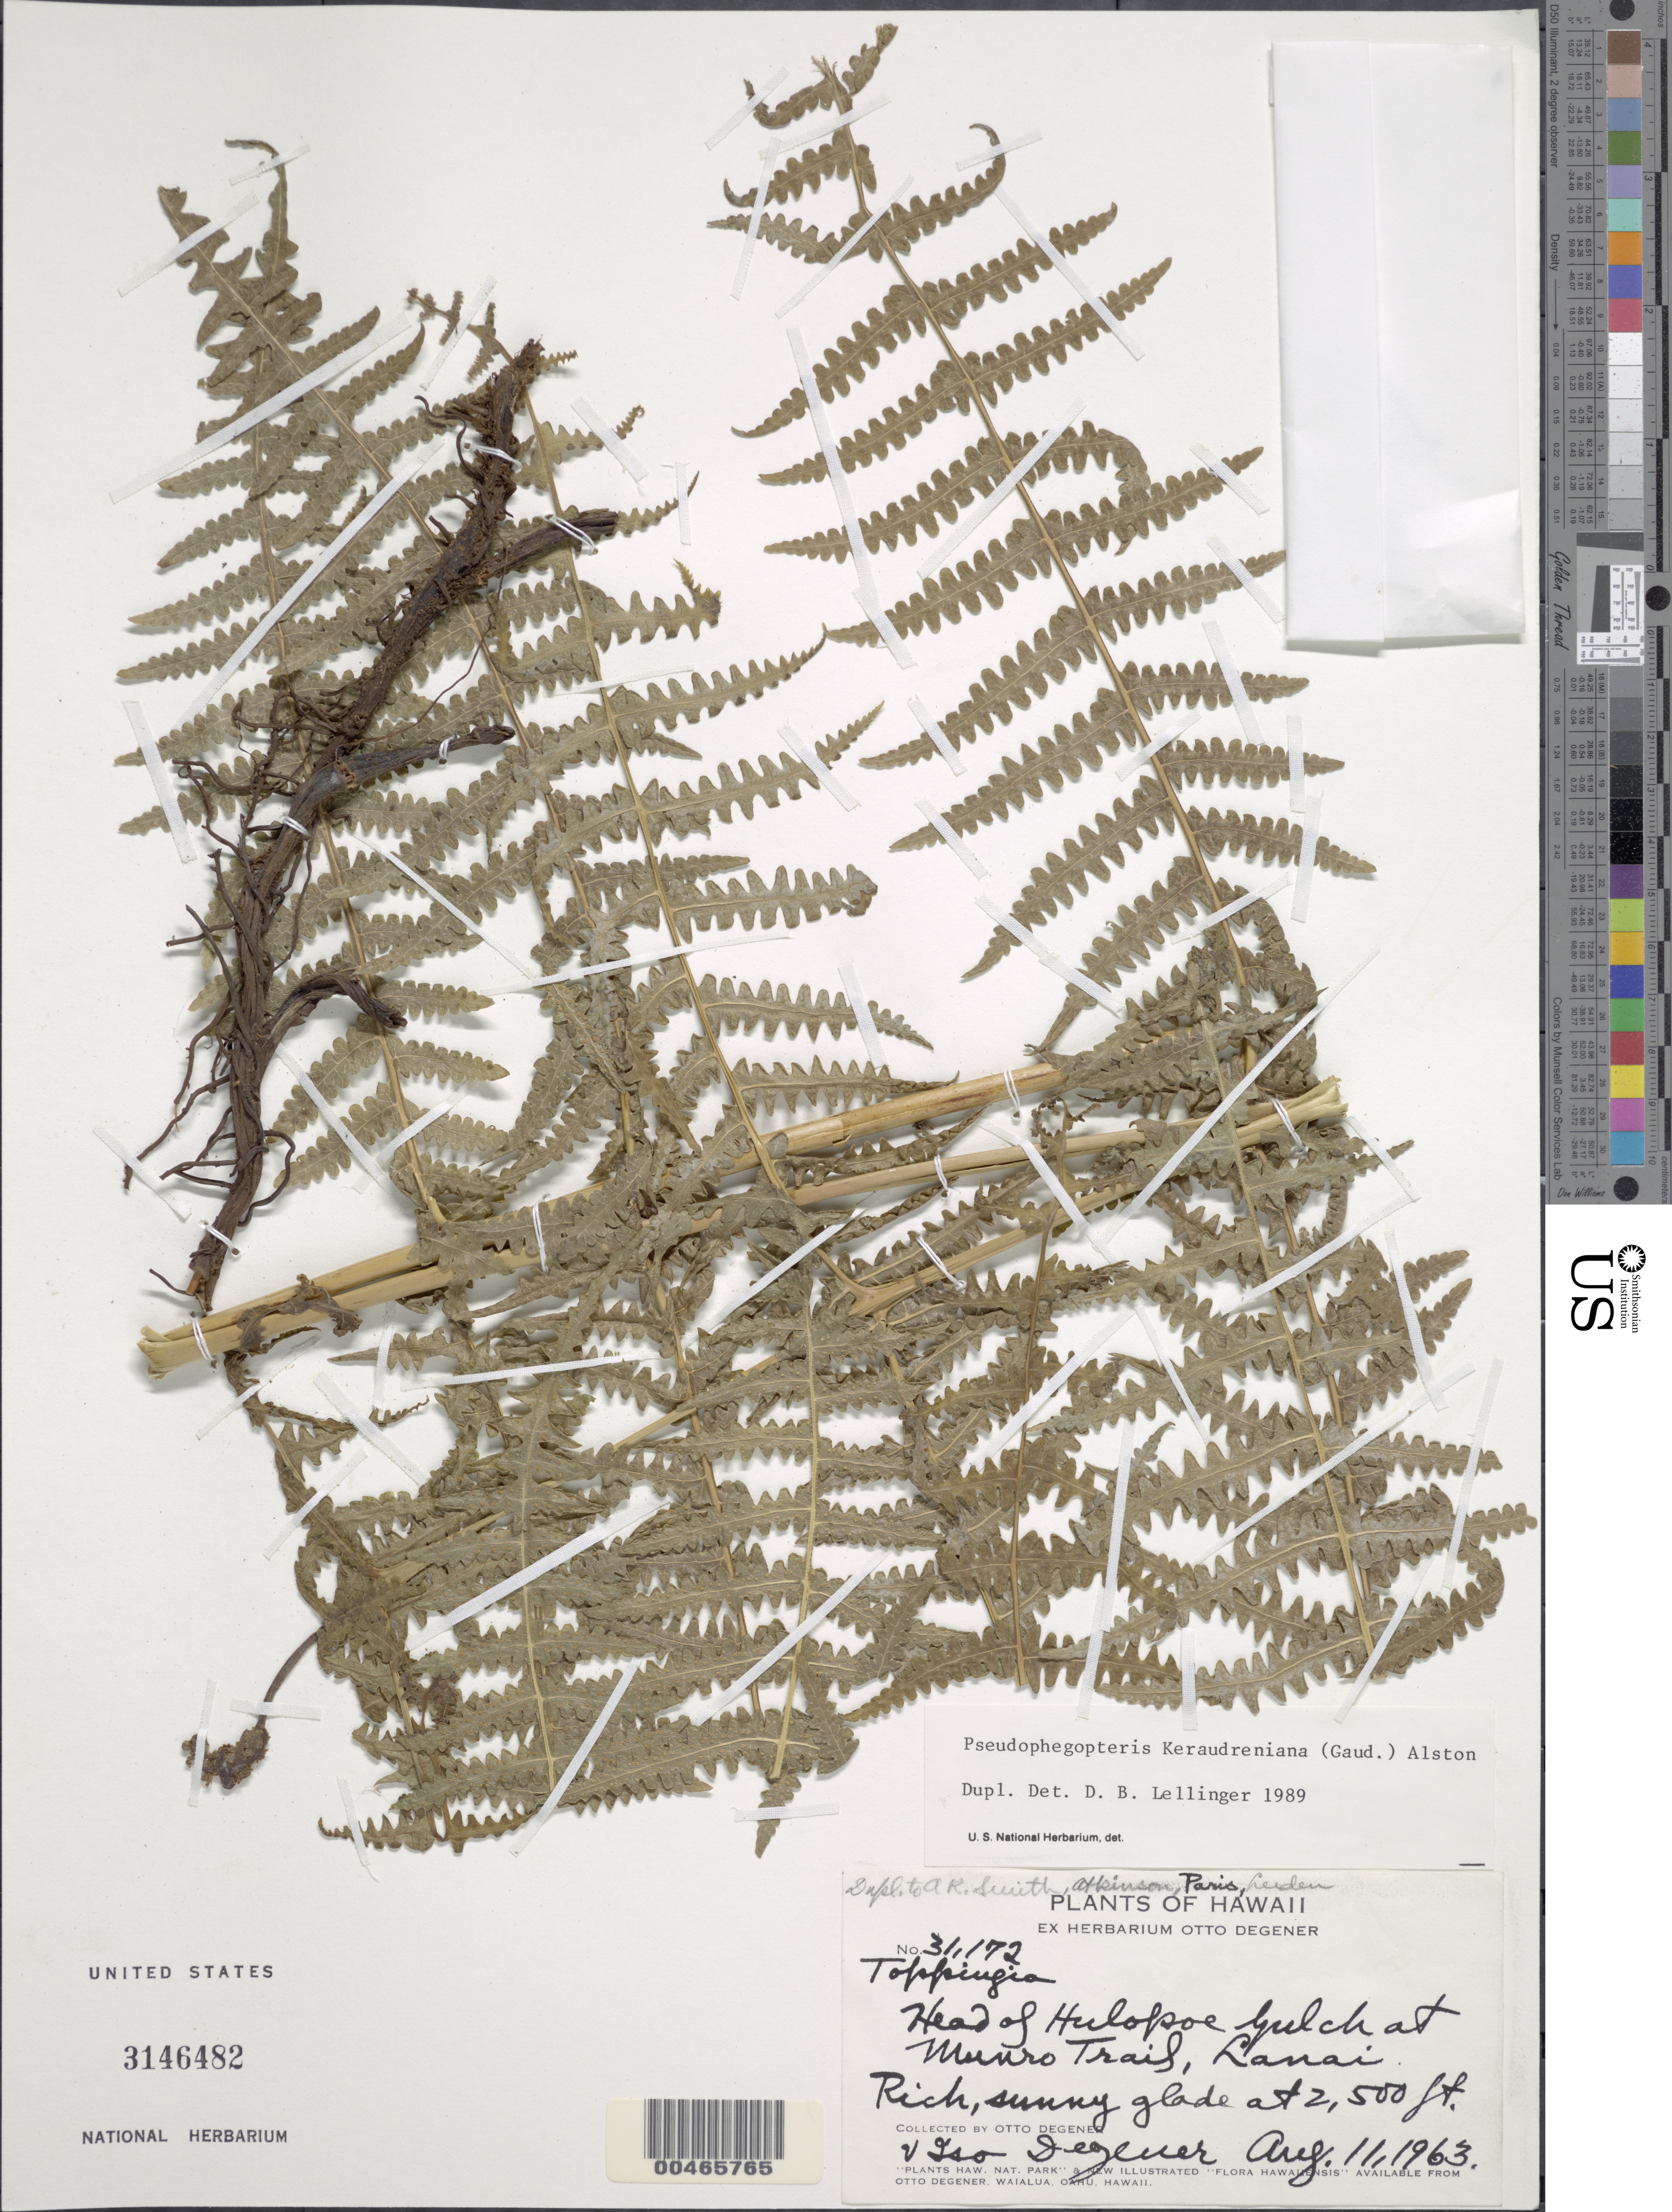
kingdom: Plantae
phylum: Tracheophyta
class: Polypodiopsida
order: Polypodiales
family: Thelypteridaceae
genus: Pseudophegopteris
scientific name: Pseudophegopteris keraudreniana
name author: (Gaudich.) Holttum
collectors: O. Degener & I. Degener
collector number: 31172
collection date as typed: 11 Aug 1963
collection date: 1963-08-11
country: United States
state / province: Hawaii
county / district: Maui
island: Lana'i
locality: Head of Hulopoe Gulch at Munro Trail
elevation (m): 762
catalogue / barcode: US 3146482